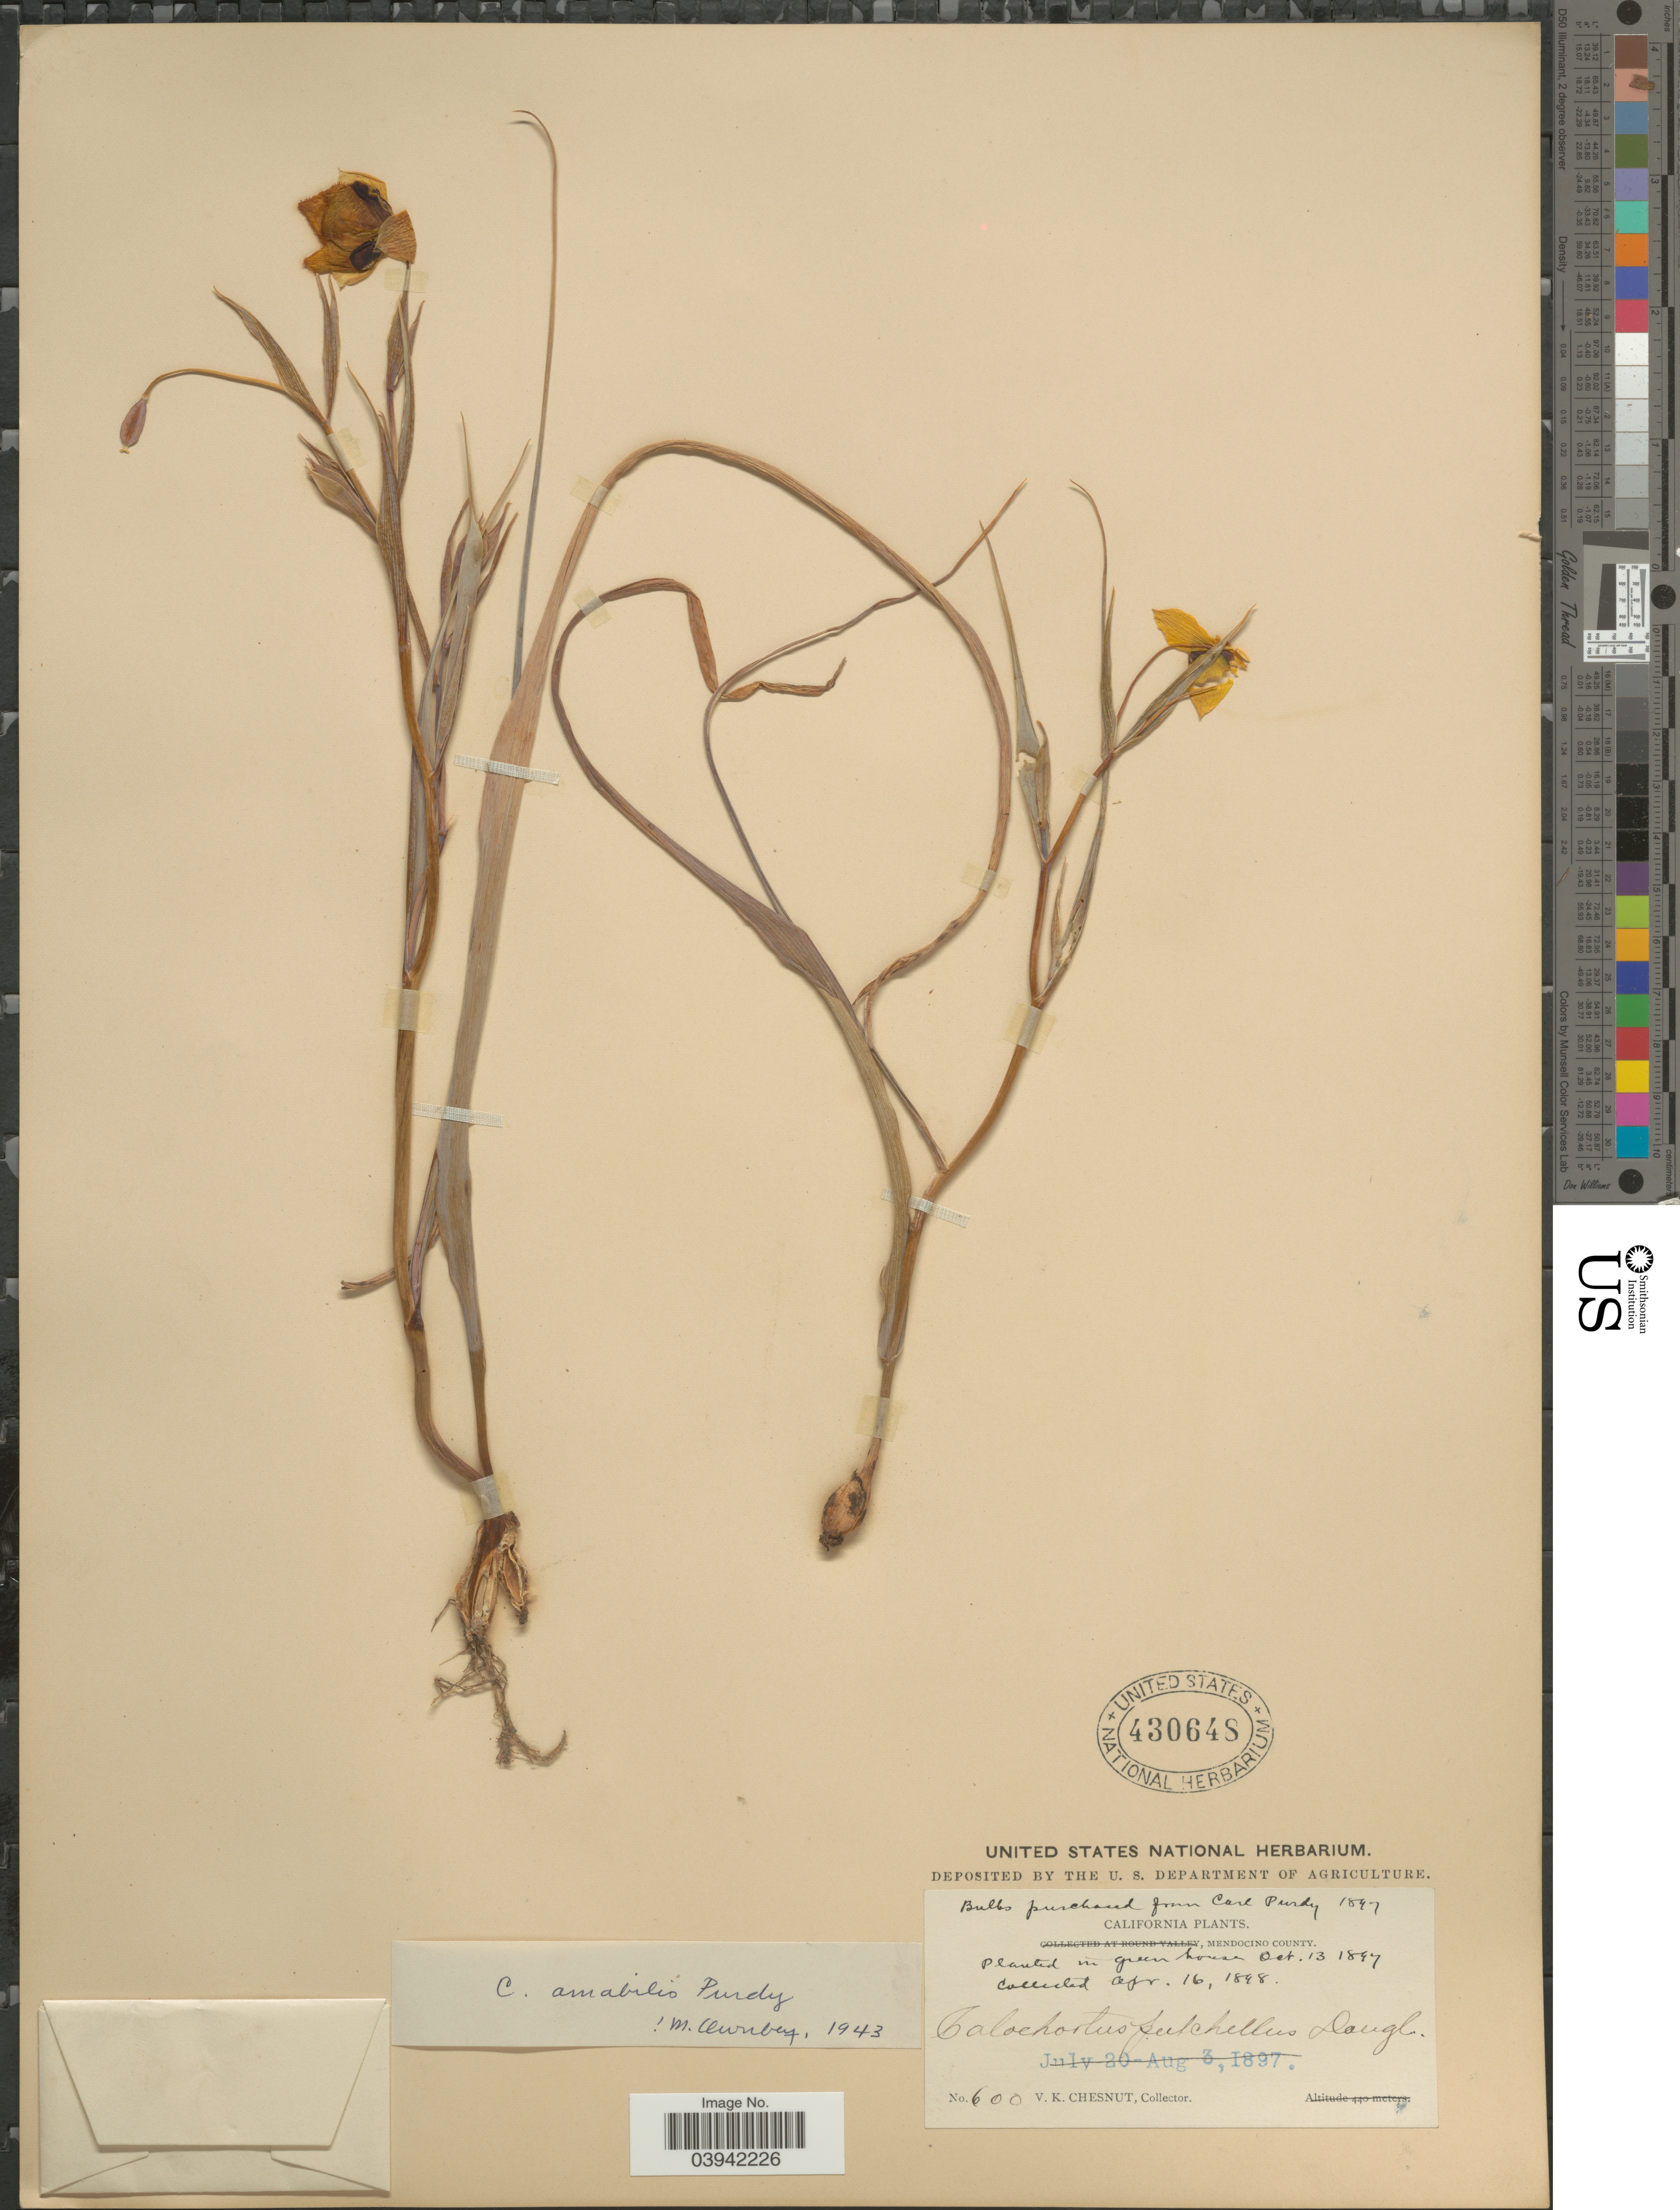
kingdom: Plantae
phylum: Tracheophyta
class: Liliopsida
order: Liliales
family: Liliaceae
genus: Calochortus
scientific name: Calochortus amabilis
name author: Purdy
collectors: V. Chesnut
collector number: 600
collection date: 1898-04-16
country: United States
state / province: California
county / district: Mendocino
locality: Mendocino County.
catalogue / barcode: US 430648